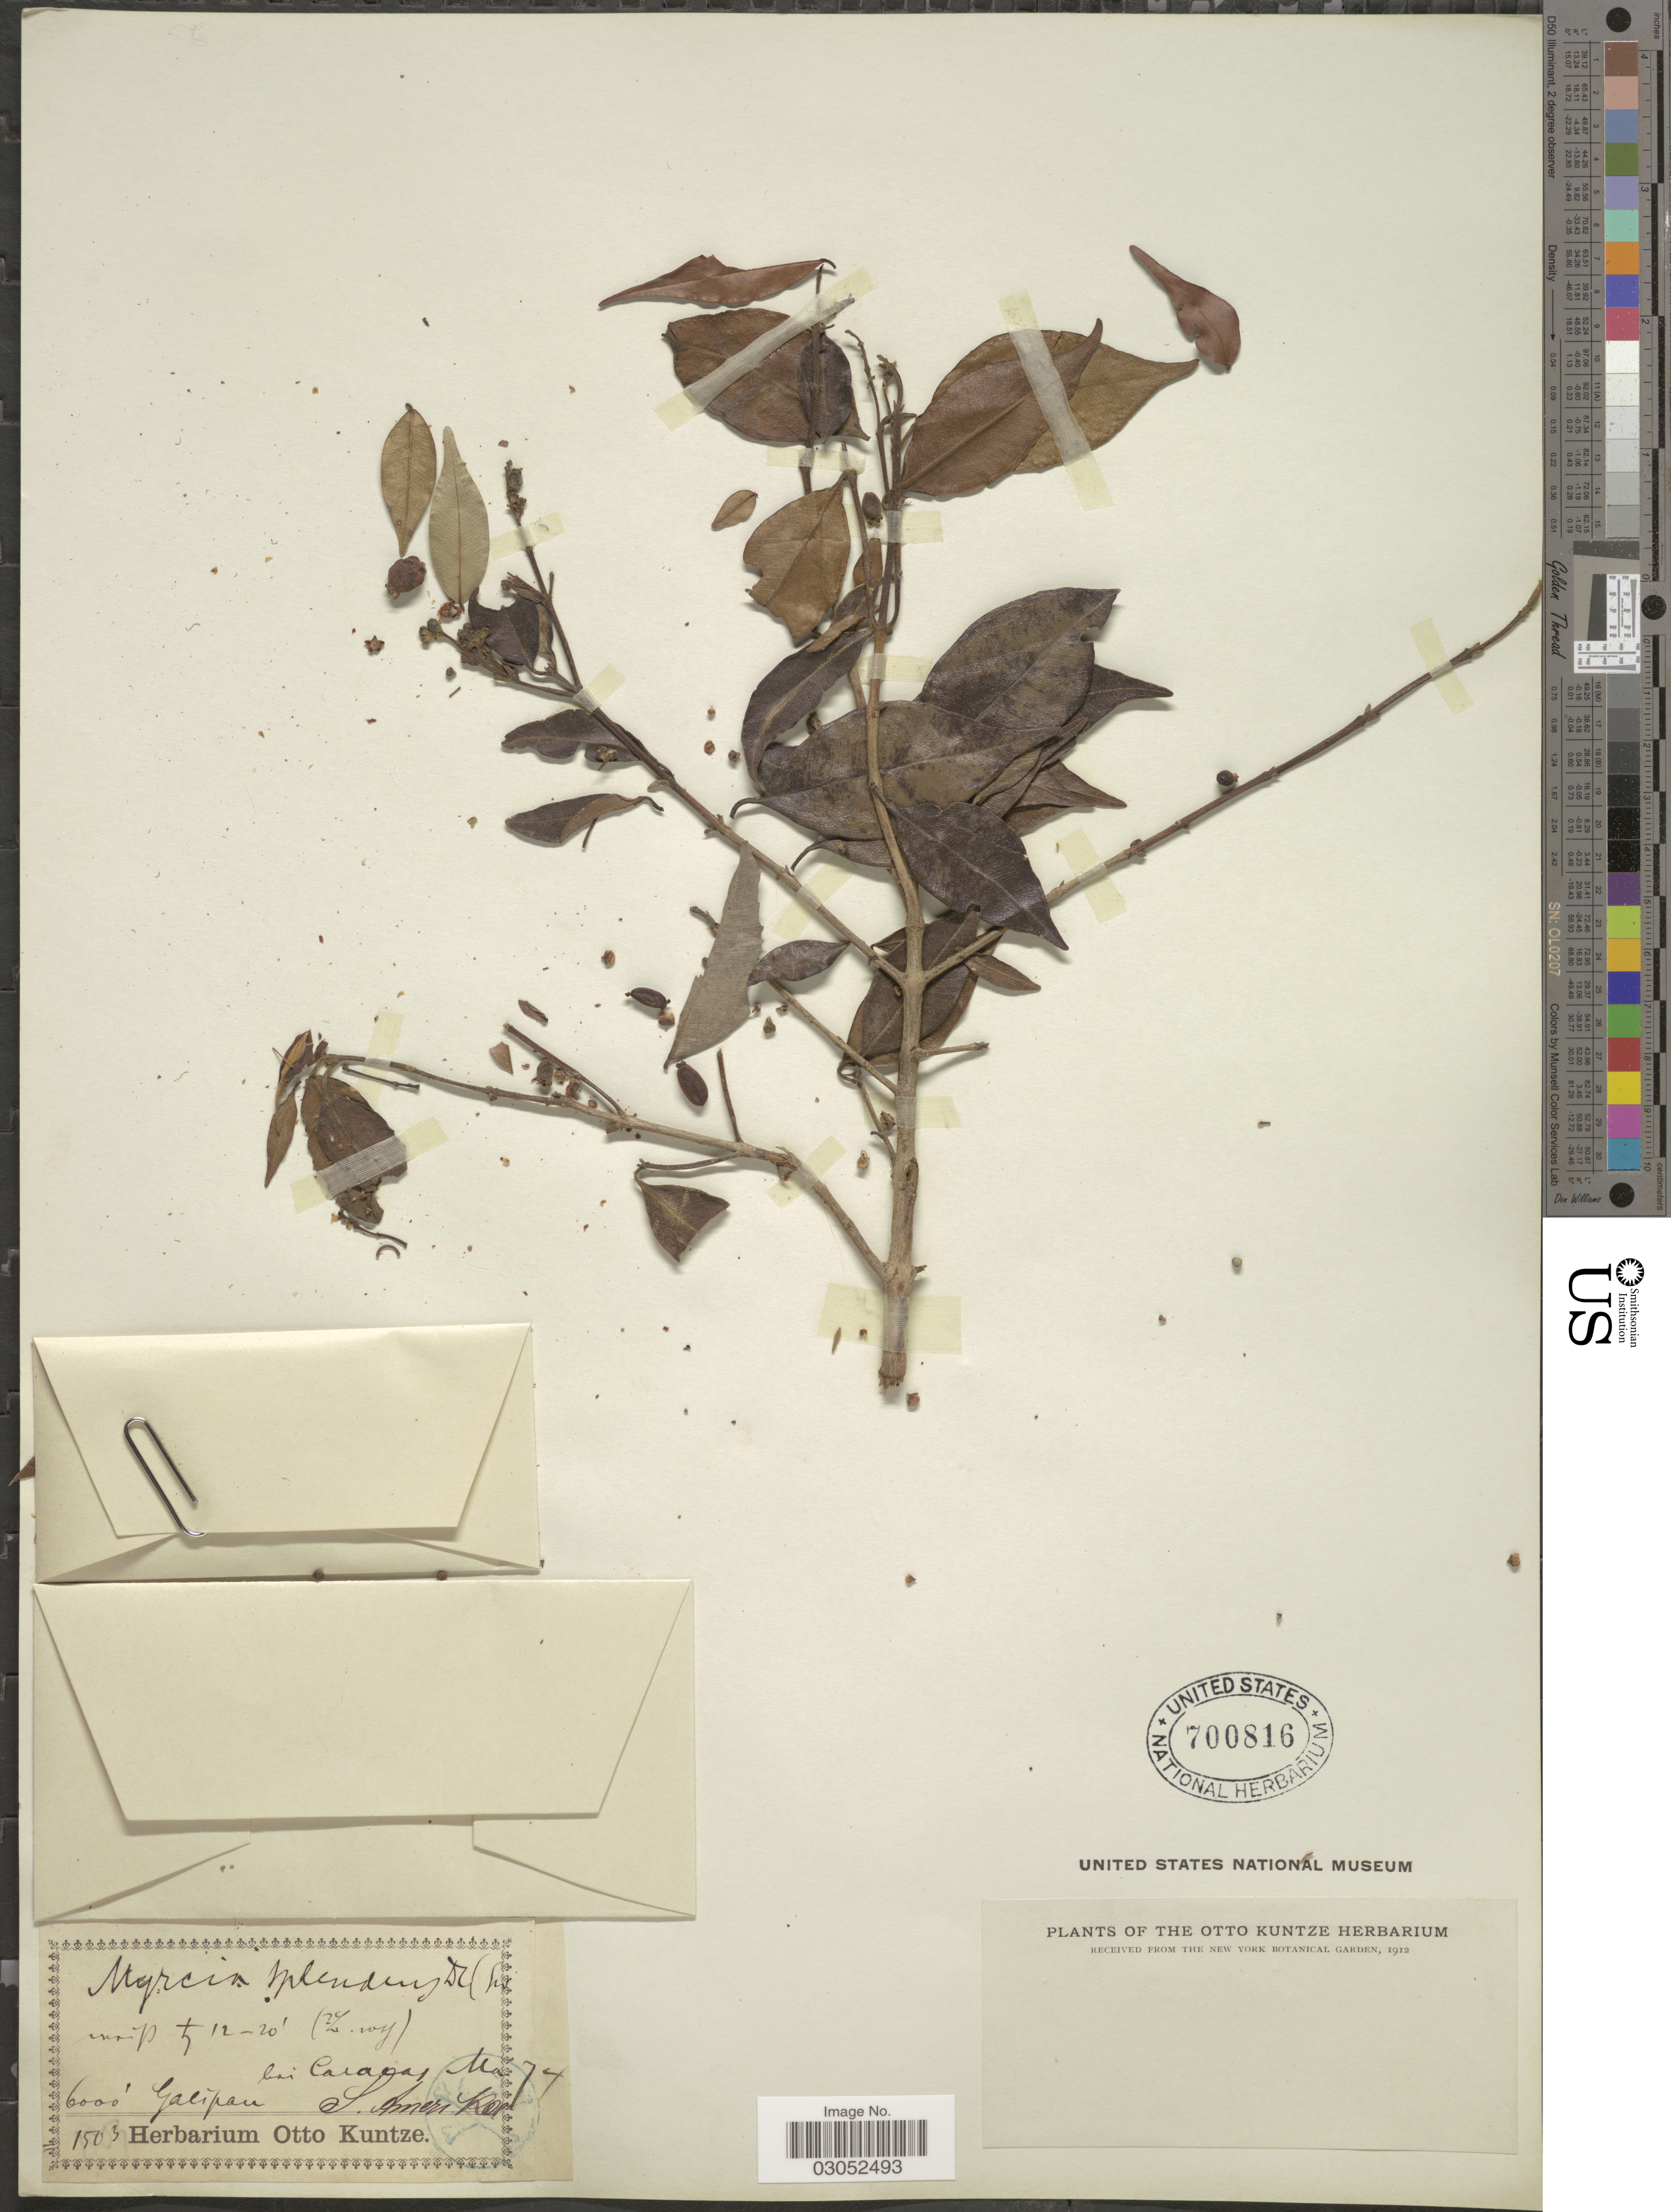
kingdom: Plantae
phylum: Tracheophyta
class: Magnoliopsida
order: Myrtales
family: Myrtaceae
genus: Myrcia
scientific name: Myrcia splendens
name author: (Sw.) DC.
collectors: ex herb. Otto Kuntze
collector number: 1503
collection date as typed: Transcribed d/m/y: /5/74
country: Venezuela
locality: Bei Caracas, Galipan.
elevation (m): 1829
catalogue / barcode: US 700816